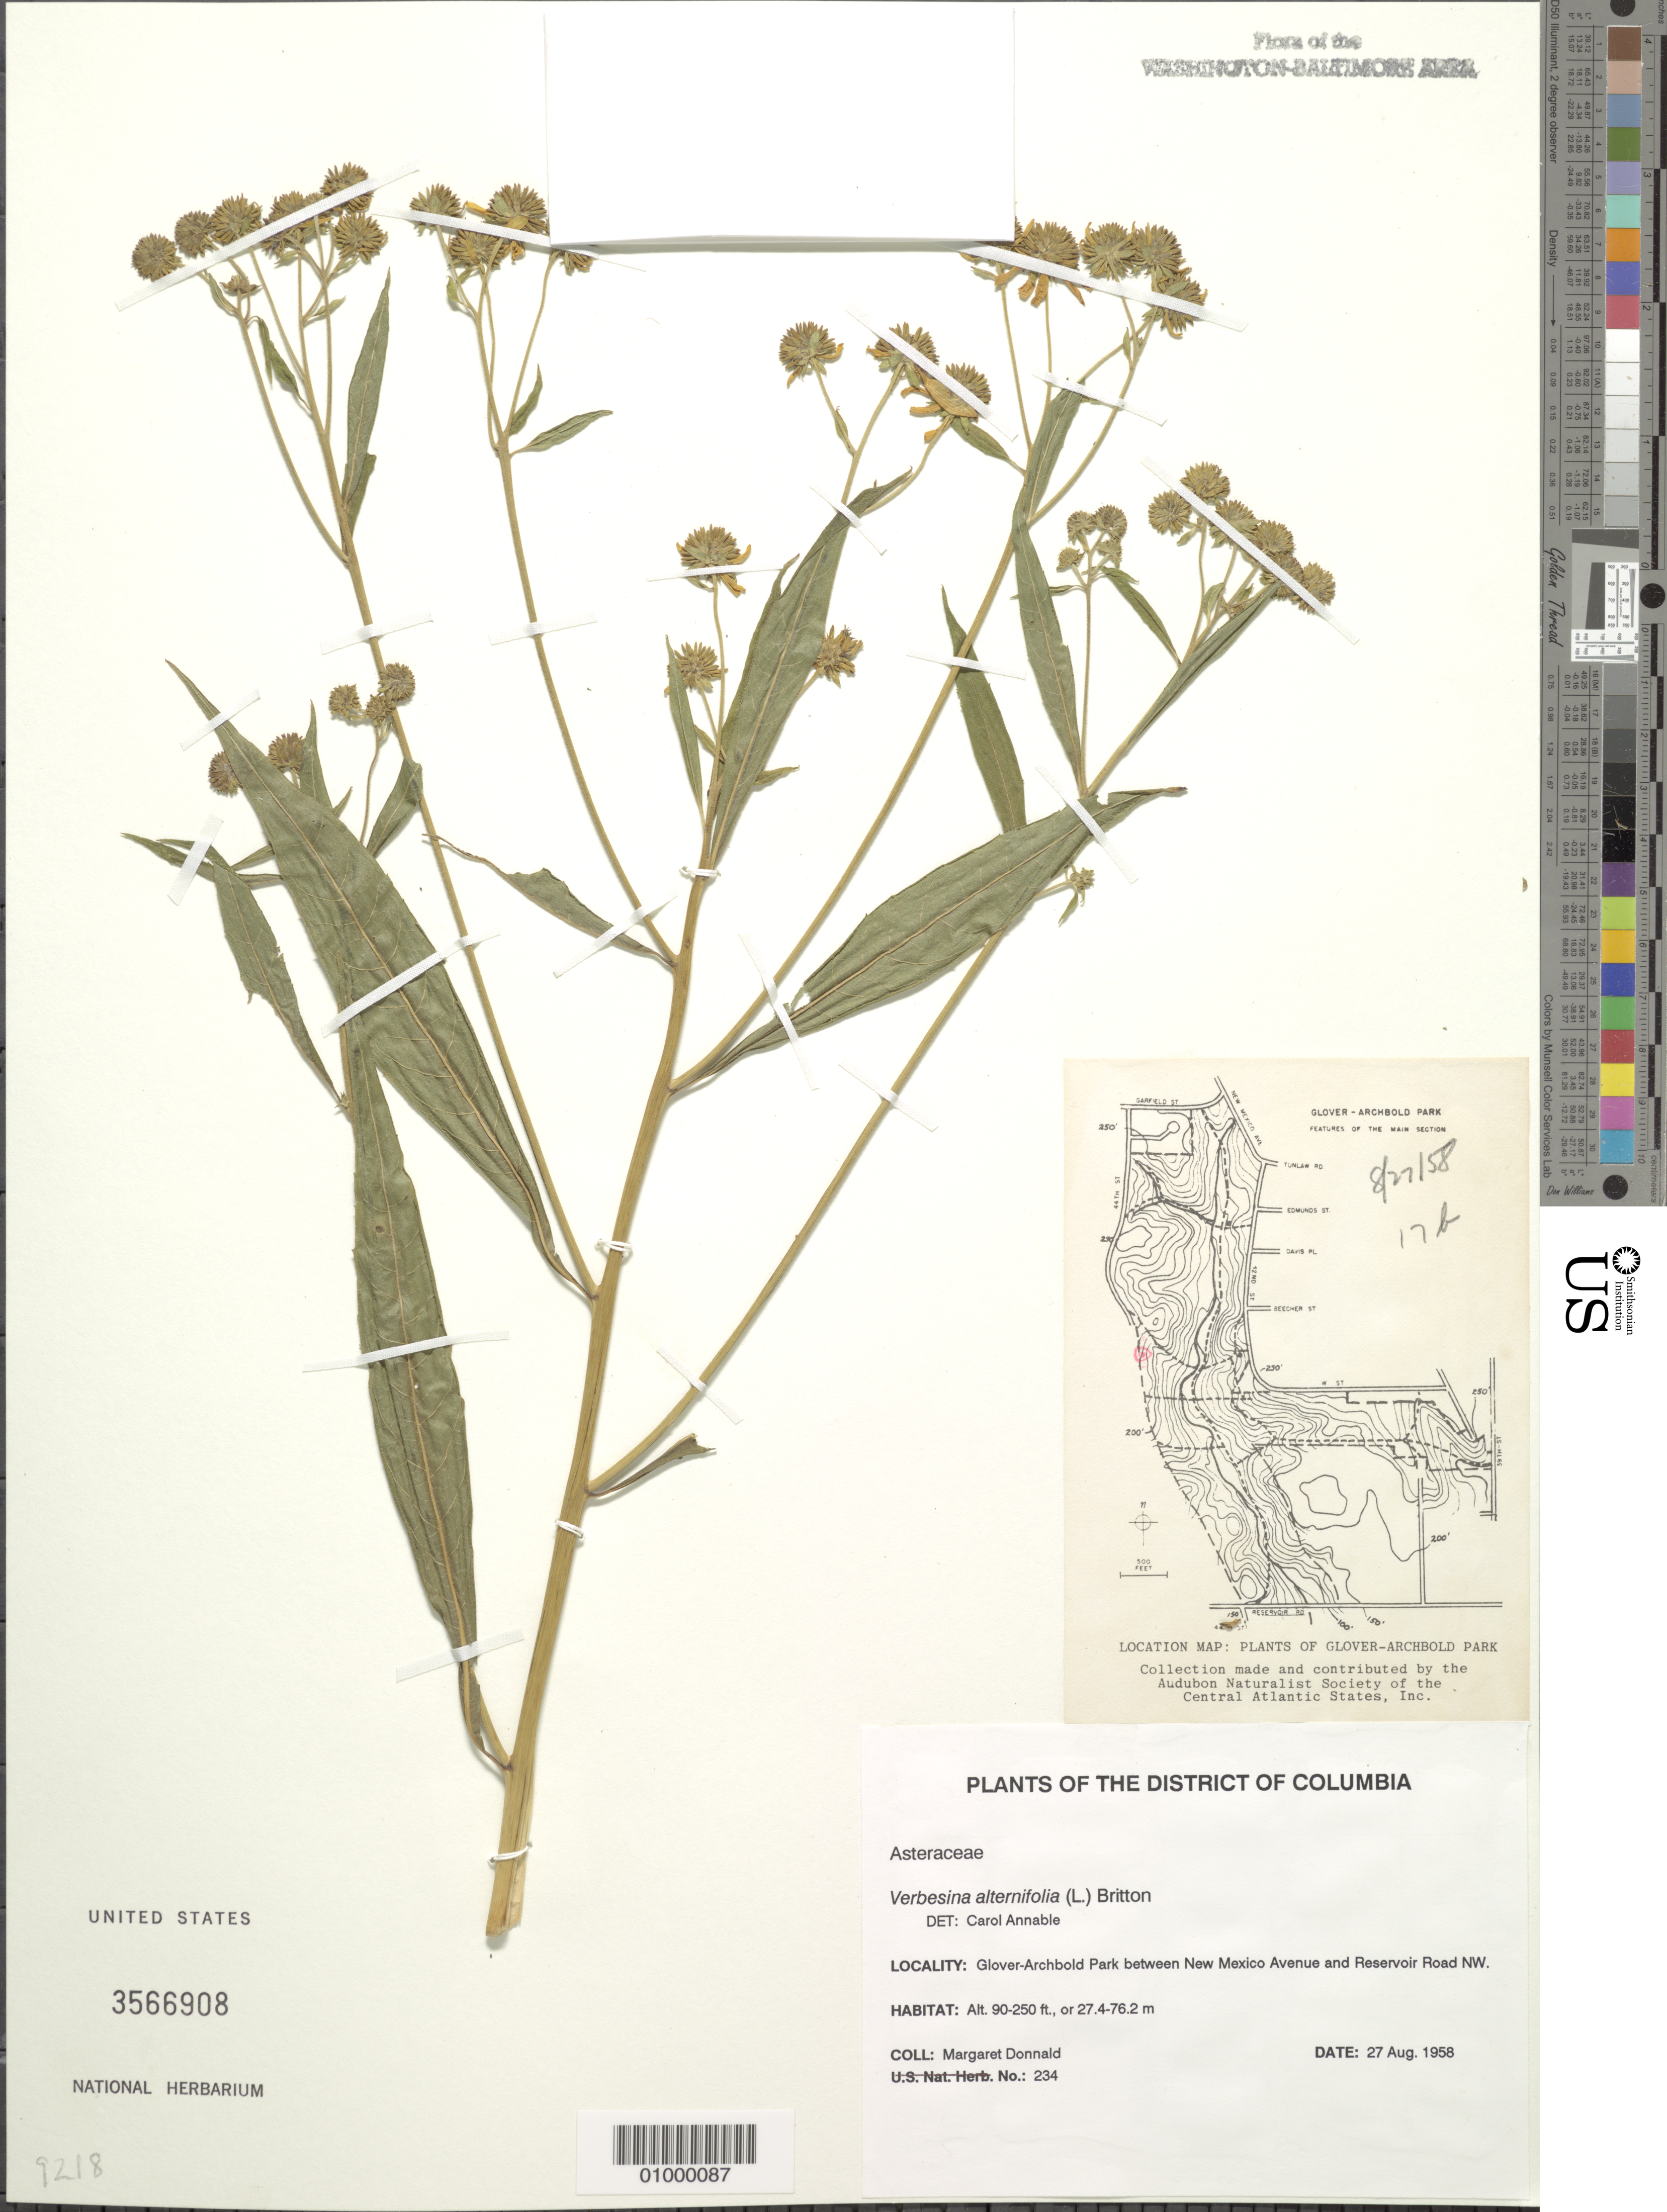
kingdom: Plantae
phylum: Tracheophyta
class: Magnoliopsida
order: Asterales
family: Asteraceae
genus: Verbesina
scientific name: Verbesina alternifolia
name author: (L.) Britton ex Kearney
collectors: M. Donnald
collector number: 234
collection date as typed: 27 Aug 1958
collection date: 1958-08-27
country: United States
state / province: District of Columbia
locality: Glover-Archbold Park between New Mexico Avenue and Reservoir Road NW.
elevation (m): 27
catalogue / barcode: US 3566908